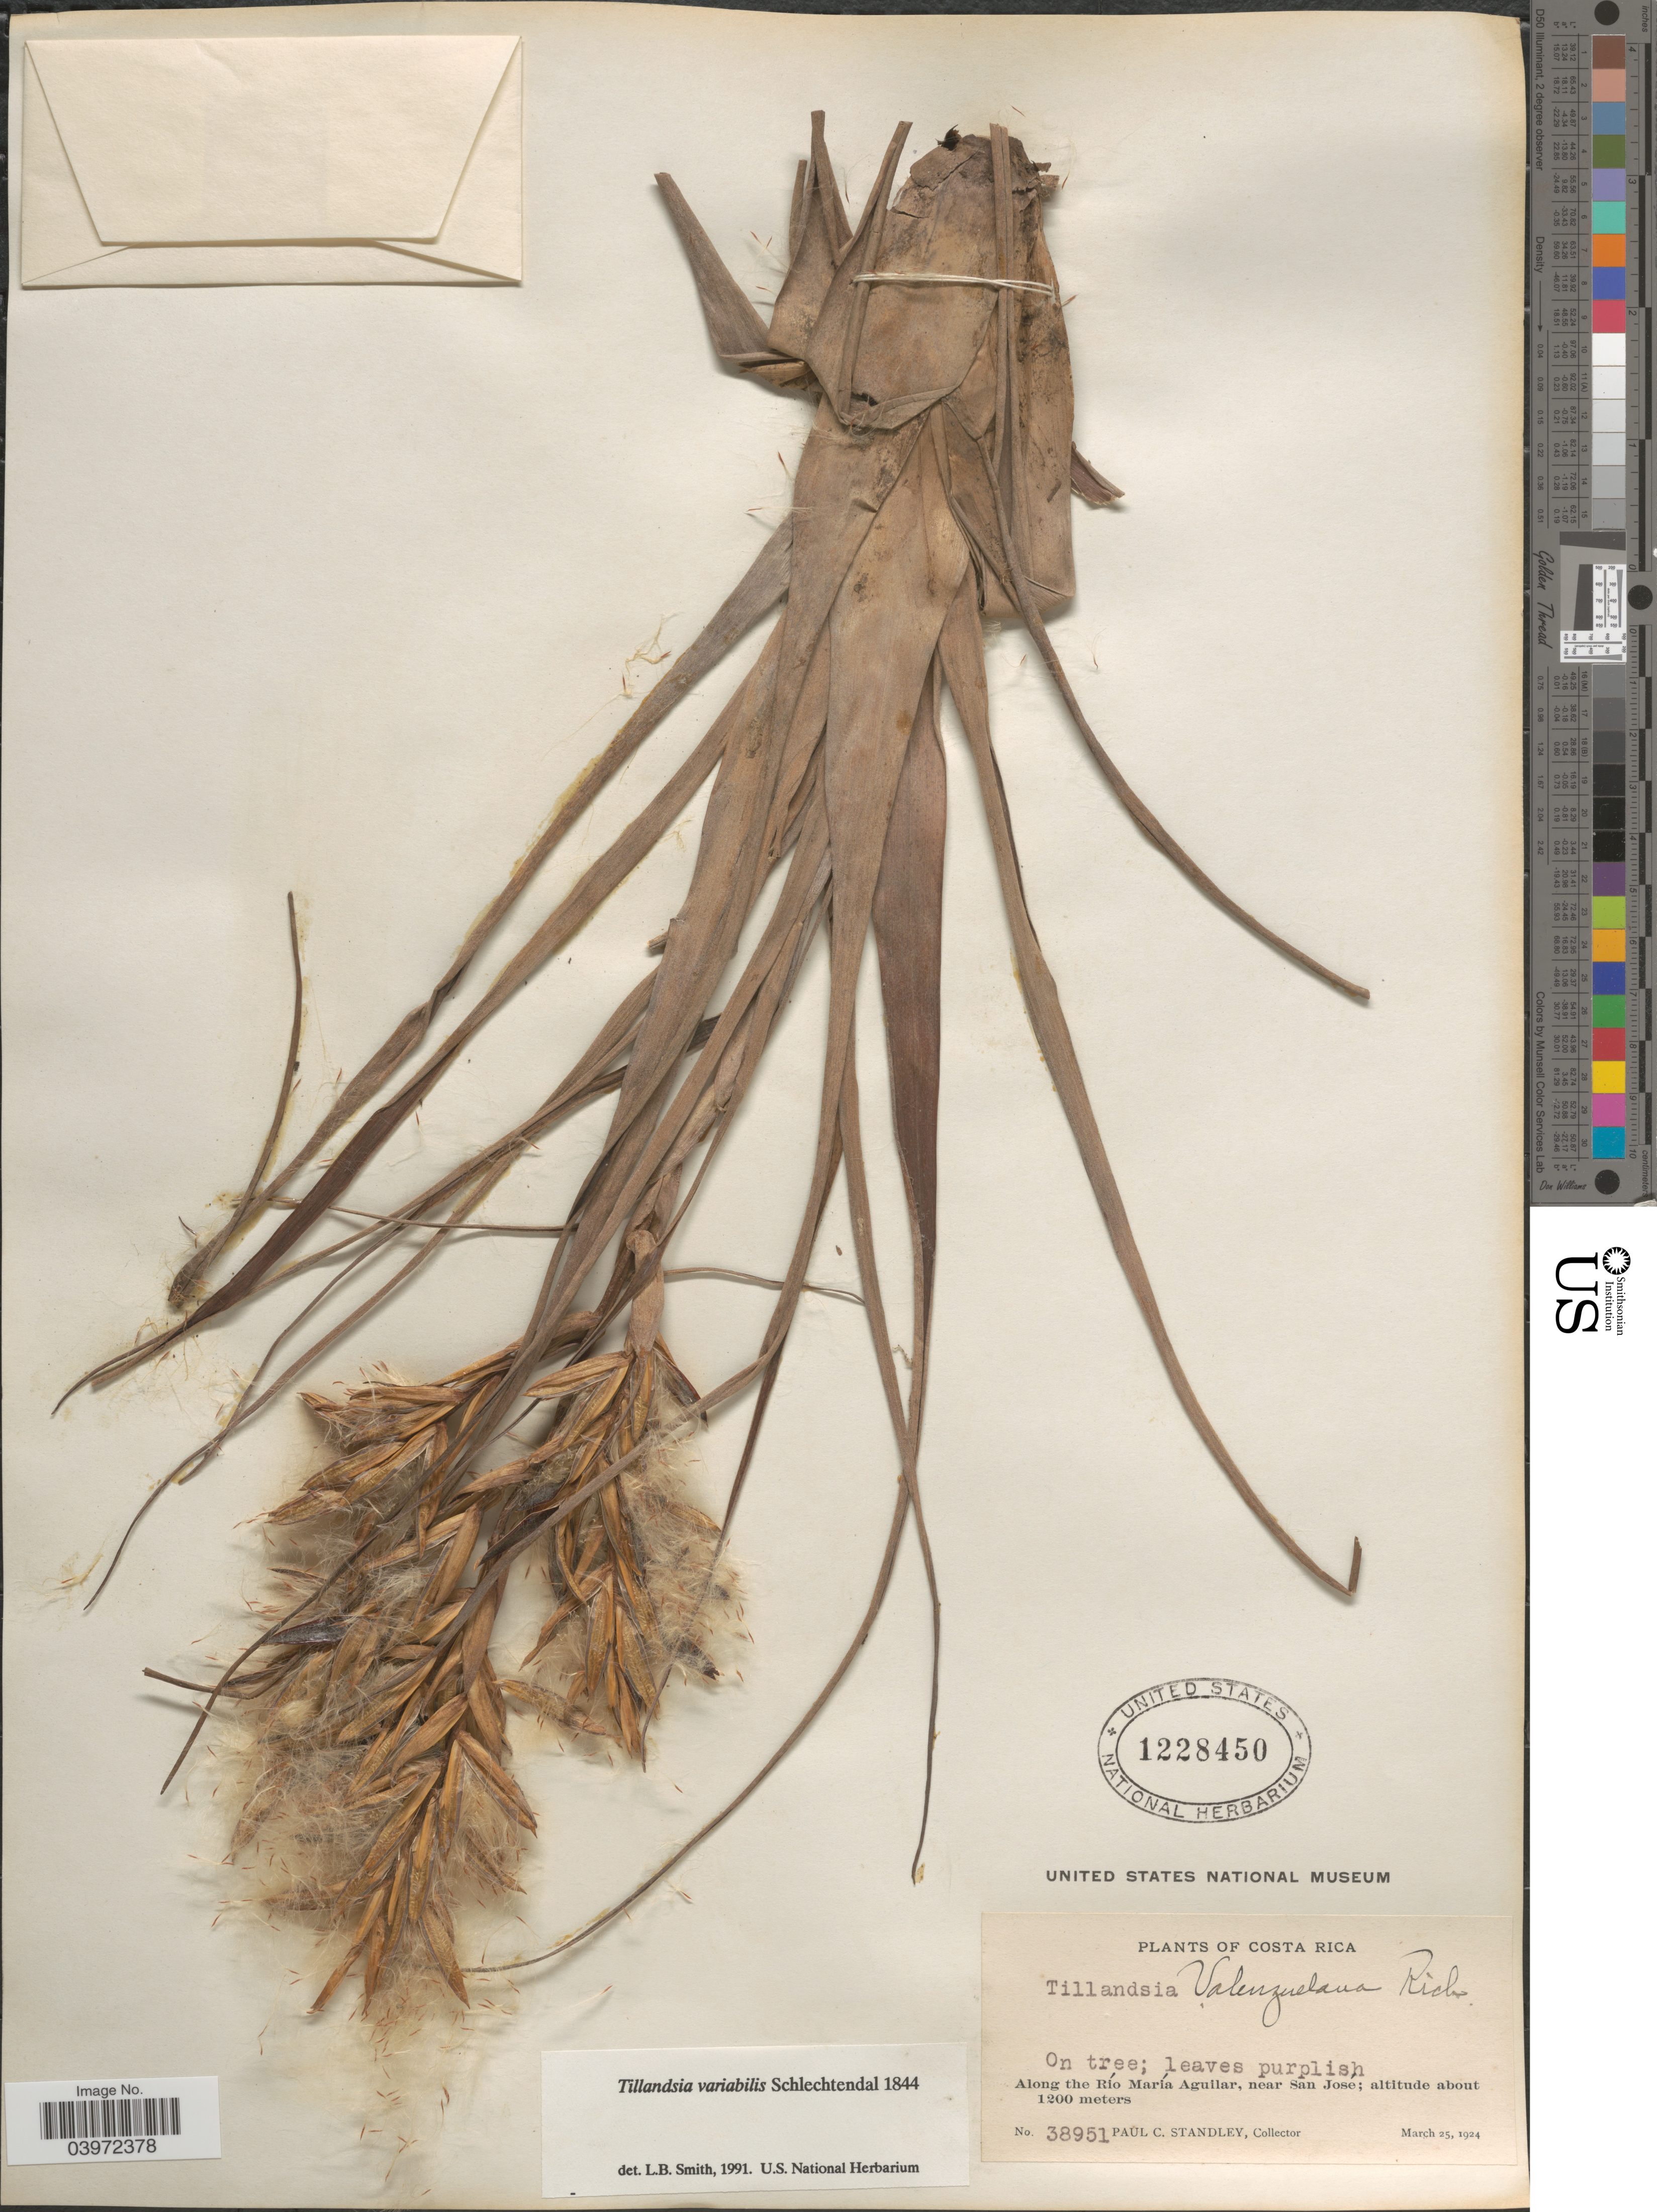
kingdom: Plantae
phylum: Tracheophyta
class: Liliopsida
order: Poales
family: Bromeliaceae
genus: Tillandsia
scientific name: Tillandsia variabilis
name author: Schltdl.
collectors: P. C. Standley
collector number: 38951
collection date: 1924-03-25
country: Costa Rica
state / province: San José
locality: Along the Río María Aguilar, near San José.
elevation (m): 1200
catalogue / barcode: US 1228450